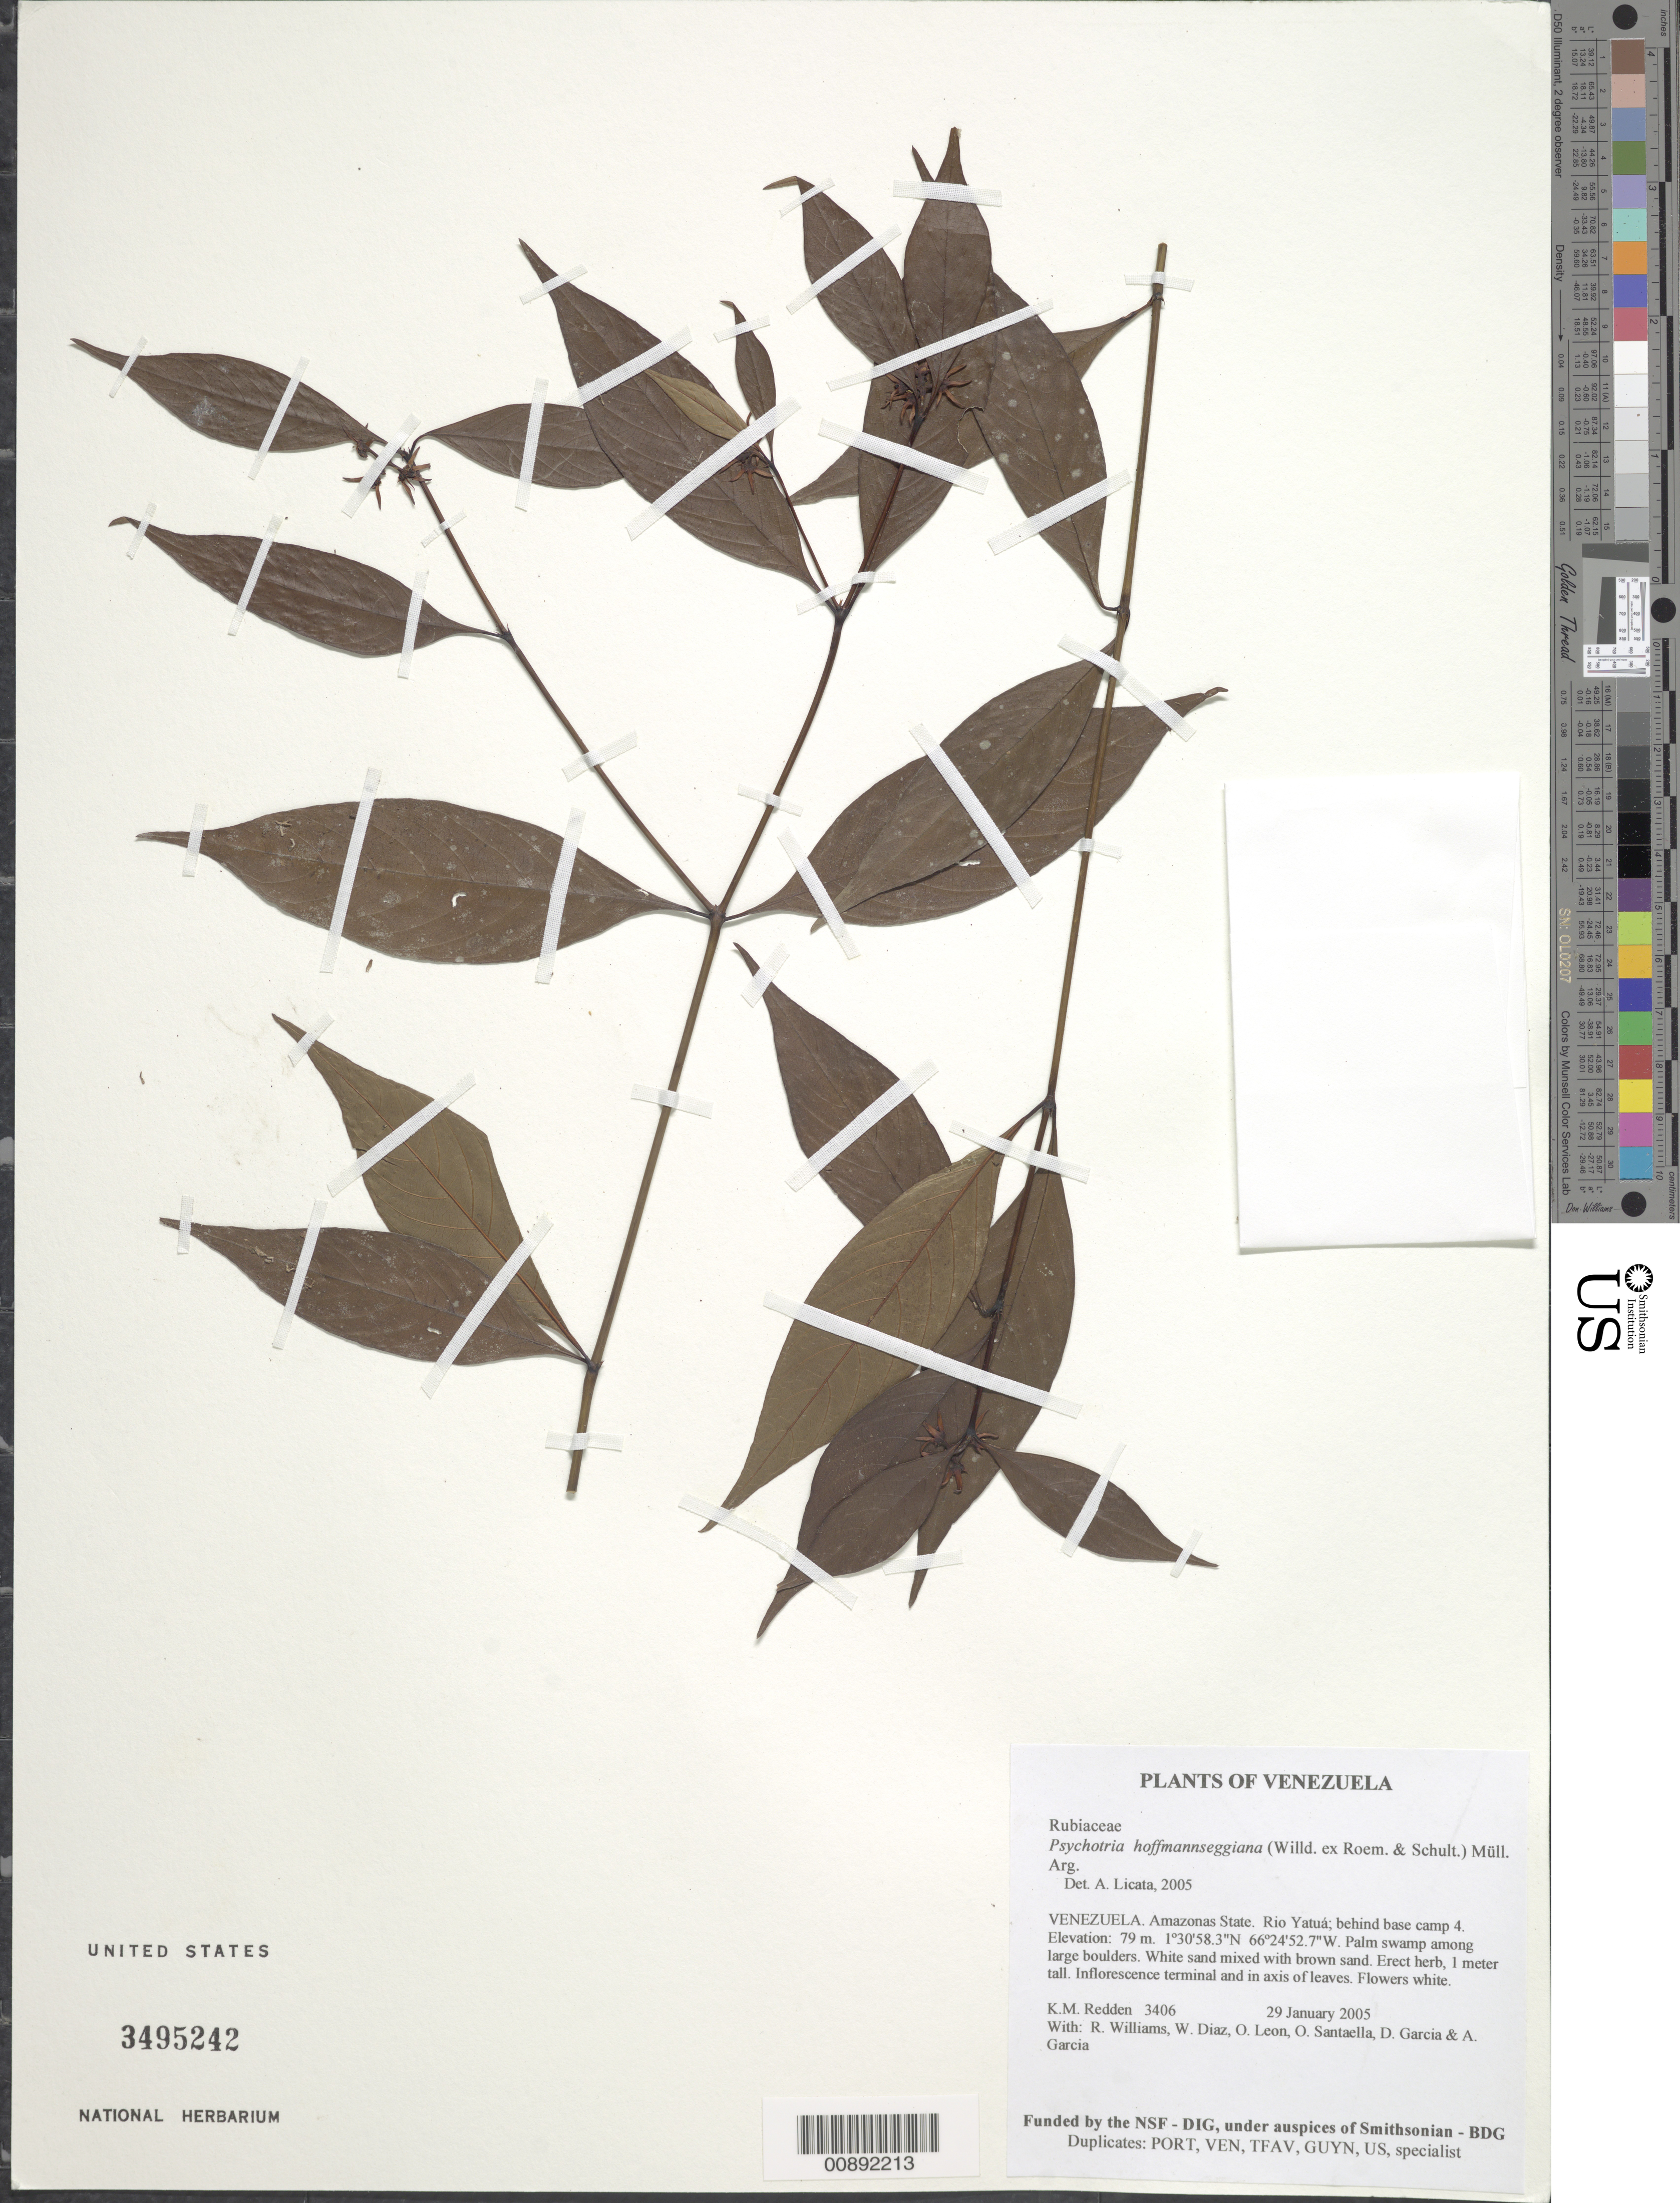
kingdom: Plantae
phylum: Tracheophyta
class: Magnoliopsida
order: Gentianales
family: Rubiaceae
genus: Psychotria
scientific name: Psychotria hoffmannseggiana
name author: (Willd. ex Roem. & Schult.) Müll. Arg.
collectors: K. M. Redden, R. Williams, W. Díaz P., O. León & et al.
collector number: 3406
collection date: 2005-01-29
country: Venezuela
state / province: Amazonas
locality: Rio Yatua; behind base camp 4, palm swamp among boulders.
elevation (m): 19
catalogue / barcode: US 3495242